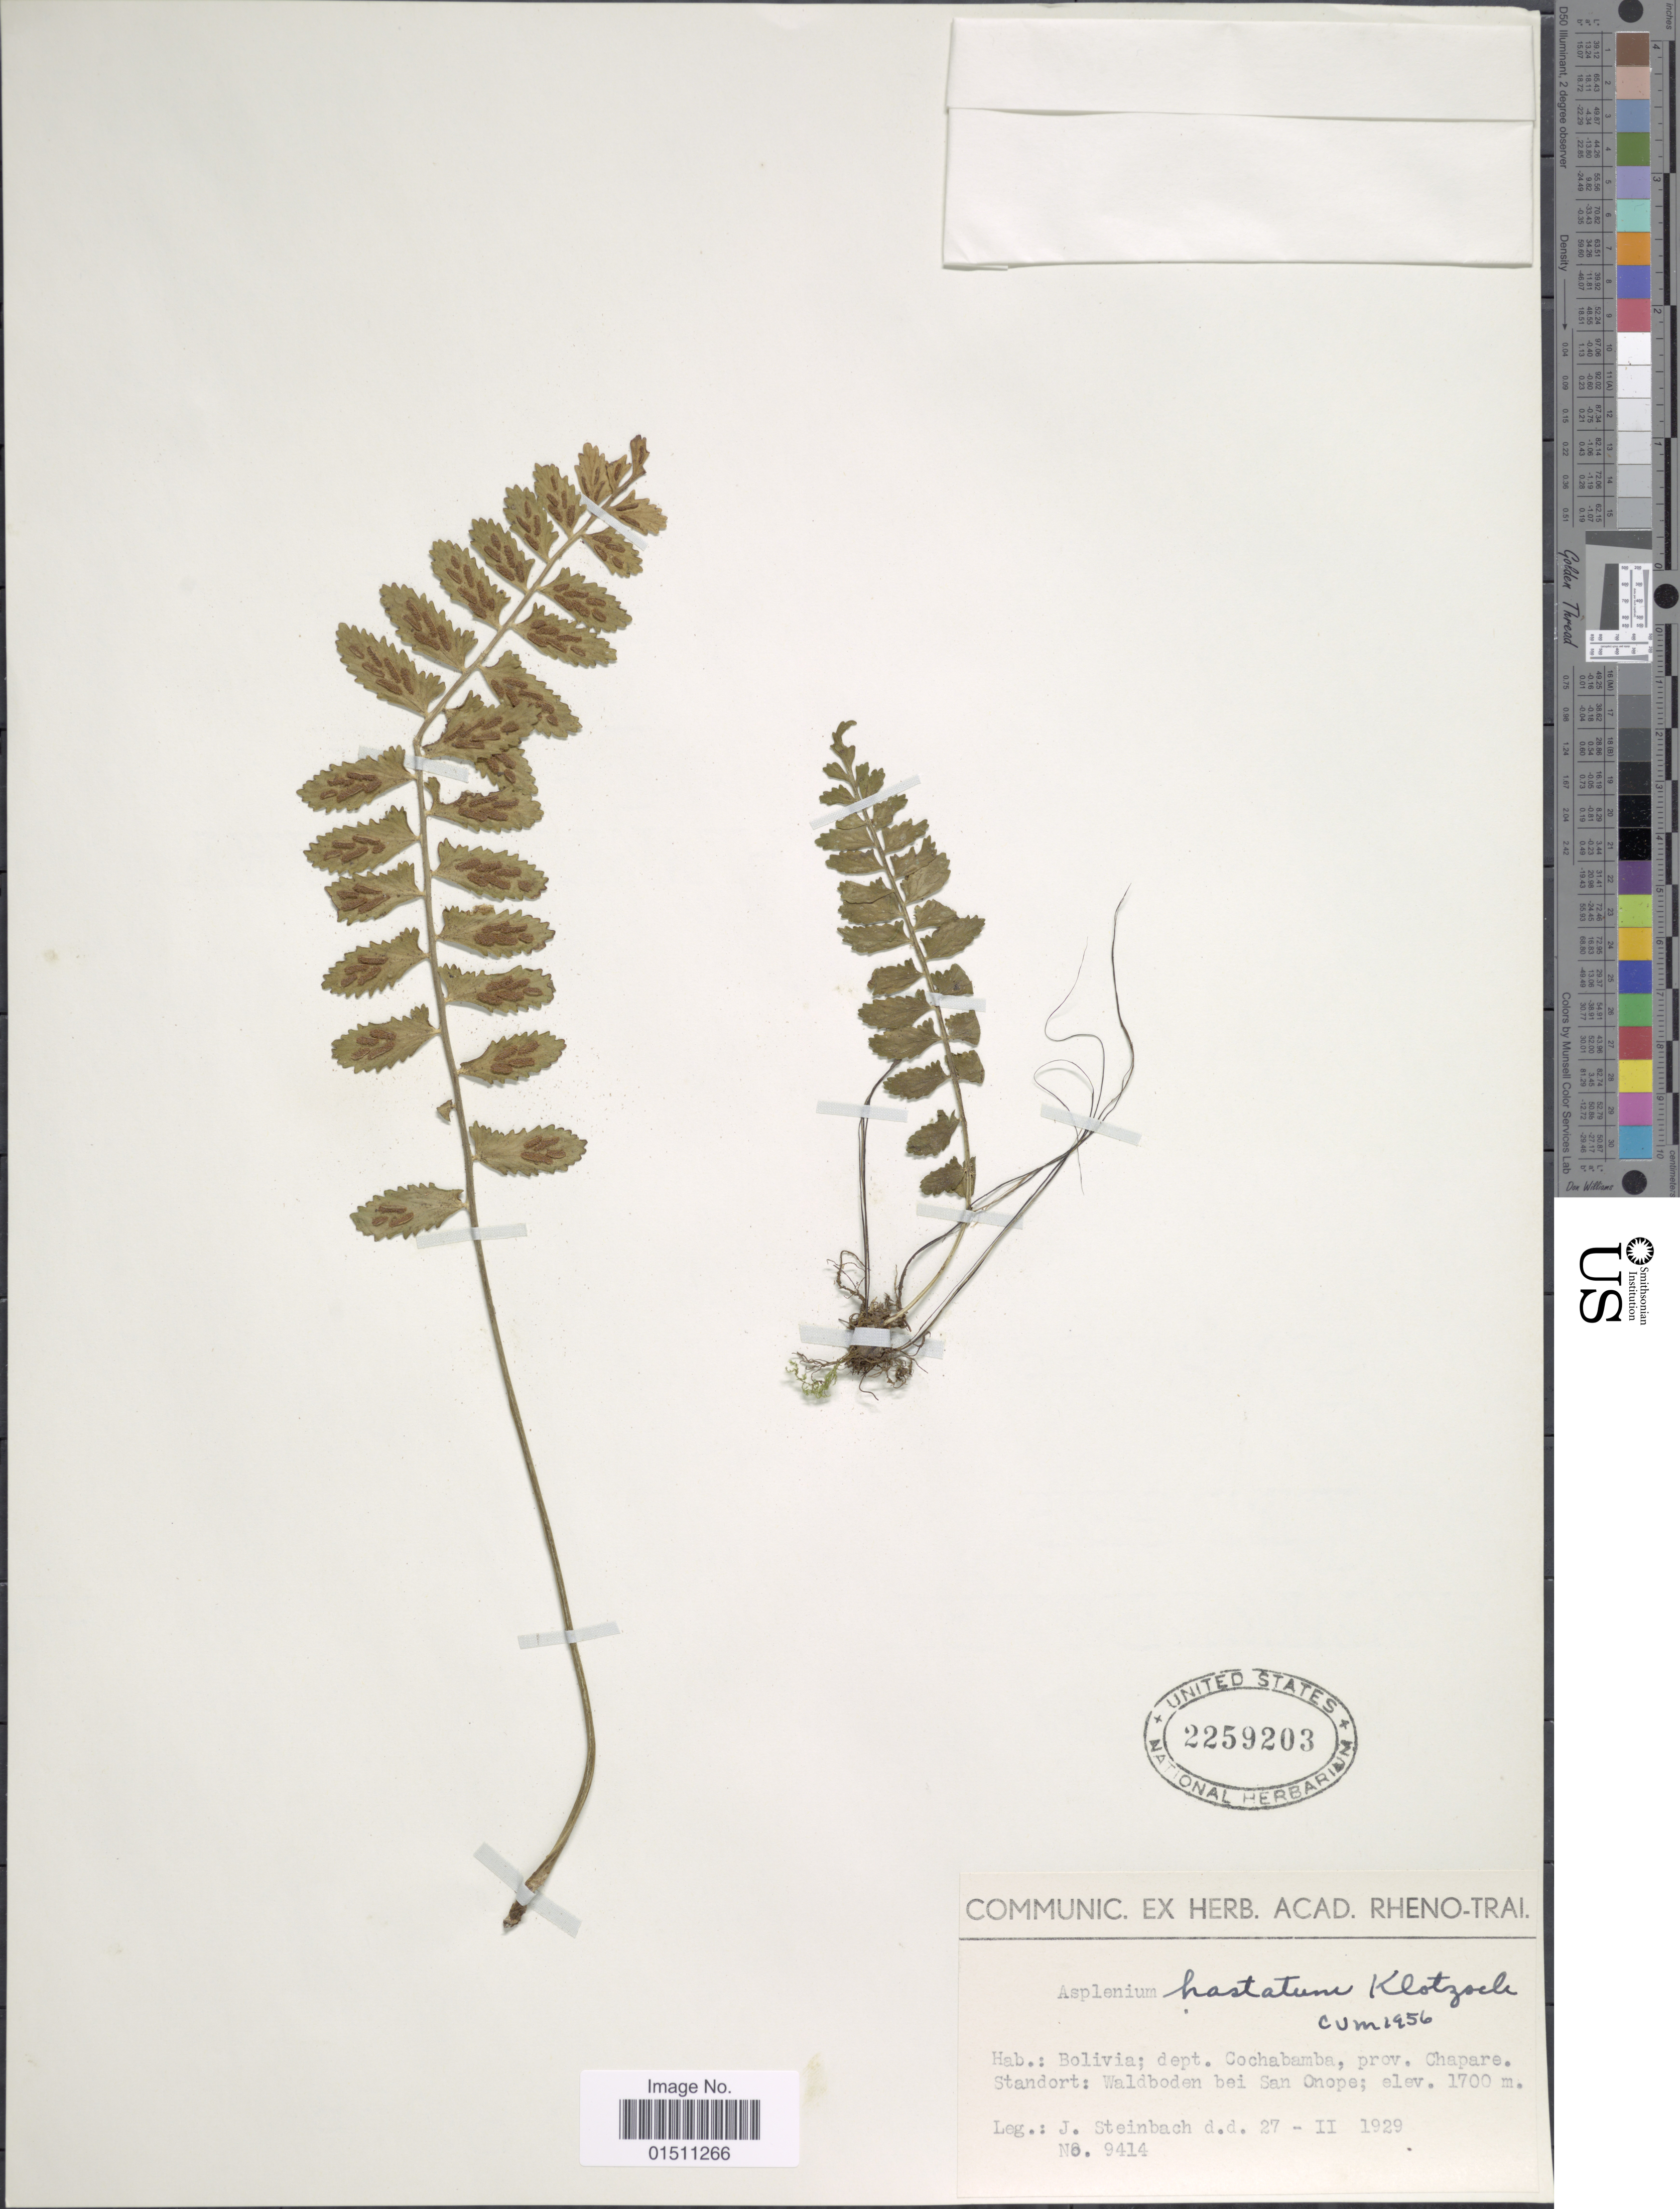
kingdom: Plantae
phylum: Tracheophyta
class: Polypodiopsida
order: Polypodiales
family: Aspleniaceae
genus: Asplenium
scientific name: Asplenium hastatum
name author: Klotzsch ex Kunze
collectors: J. Steinbach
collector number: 9414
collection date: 1929-02-27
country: Bolivia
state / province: Cochabamba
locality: Bolivia; dept. Cochabamba, prov. Chapare. satndort: Waldboden bei San Onope.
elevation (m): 1700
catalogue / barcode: US 2259203